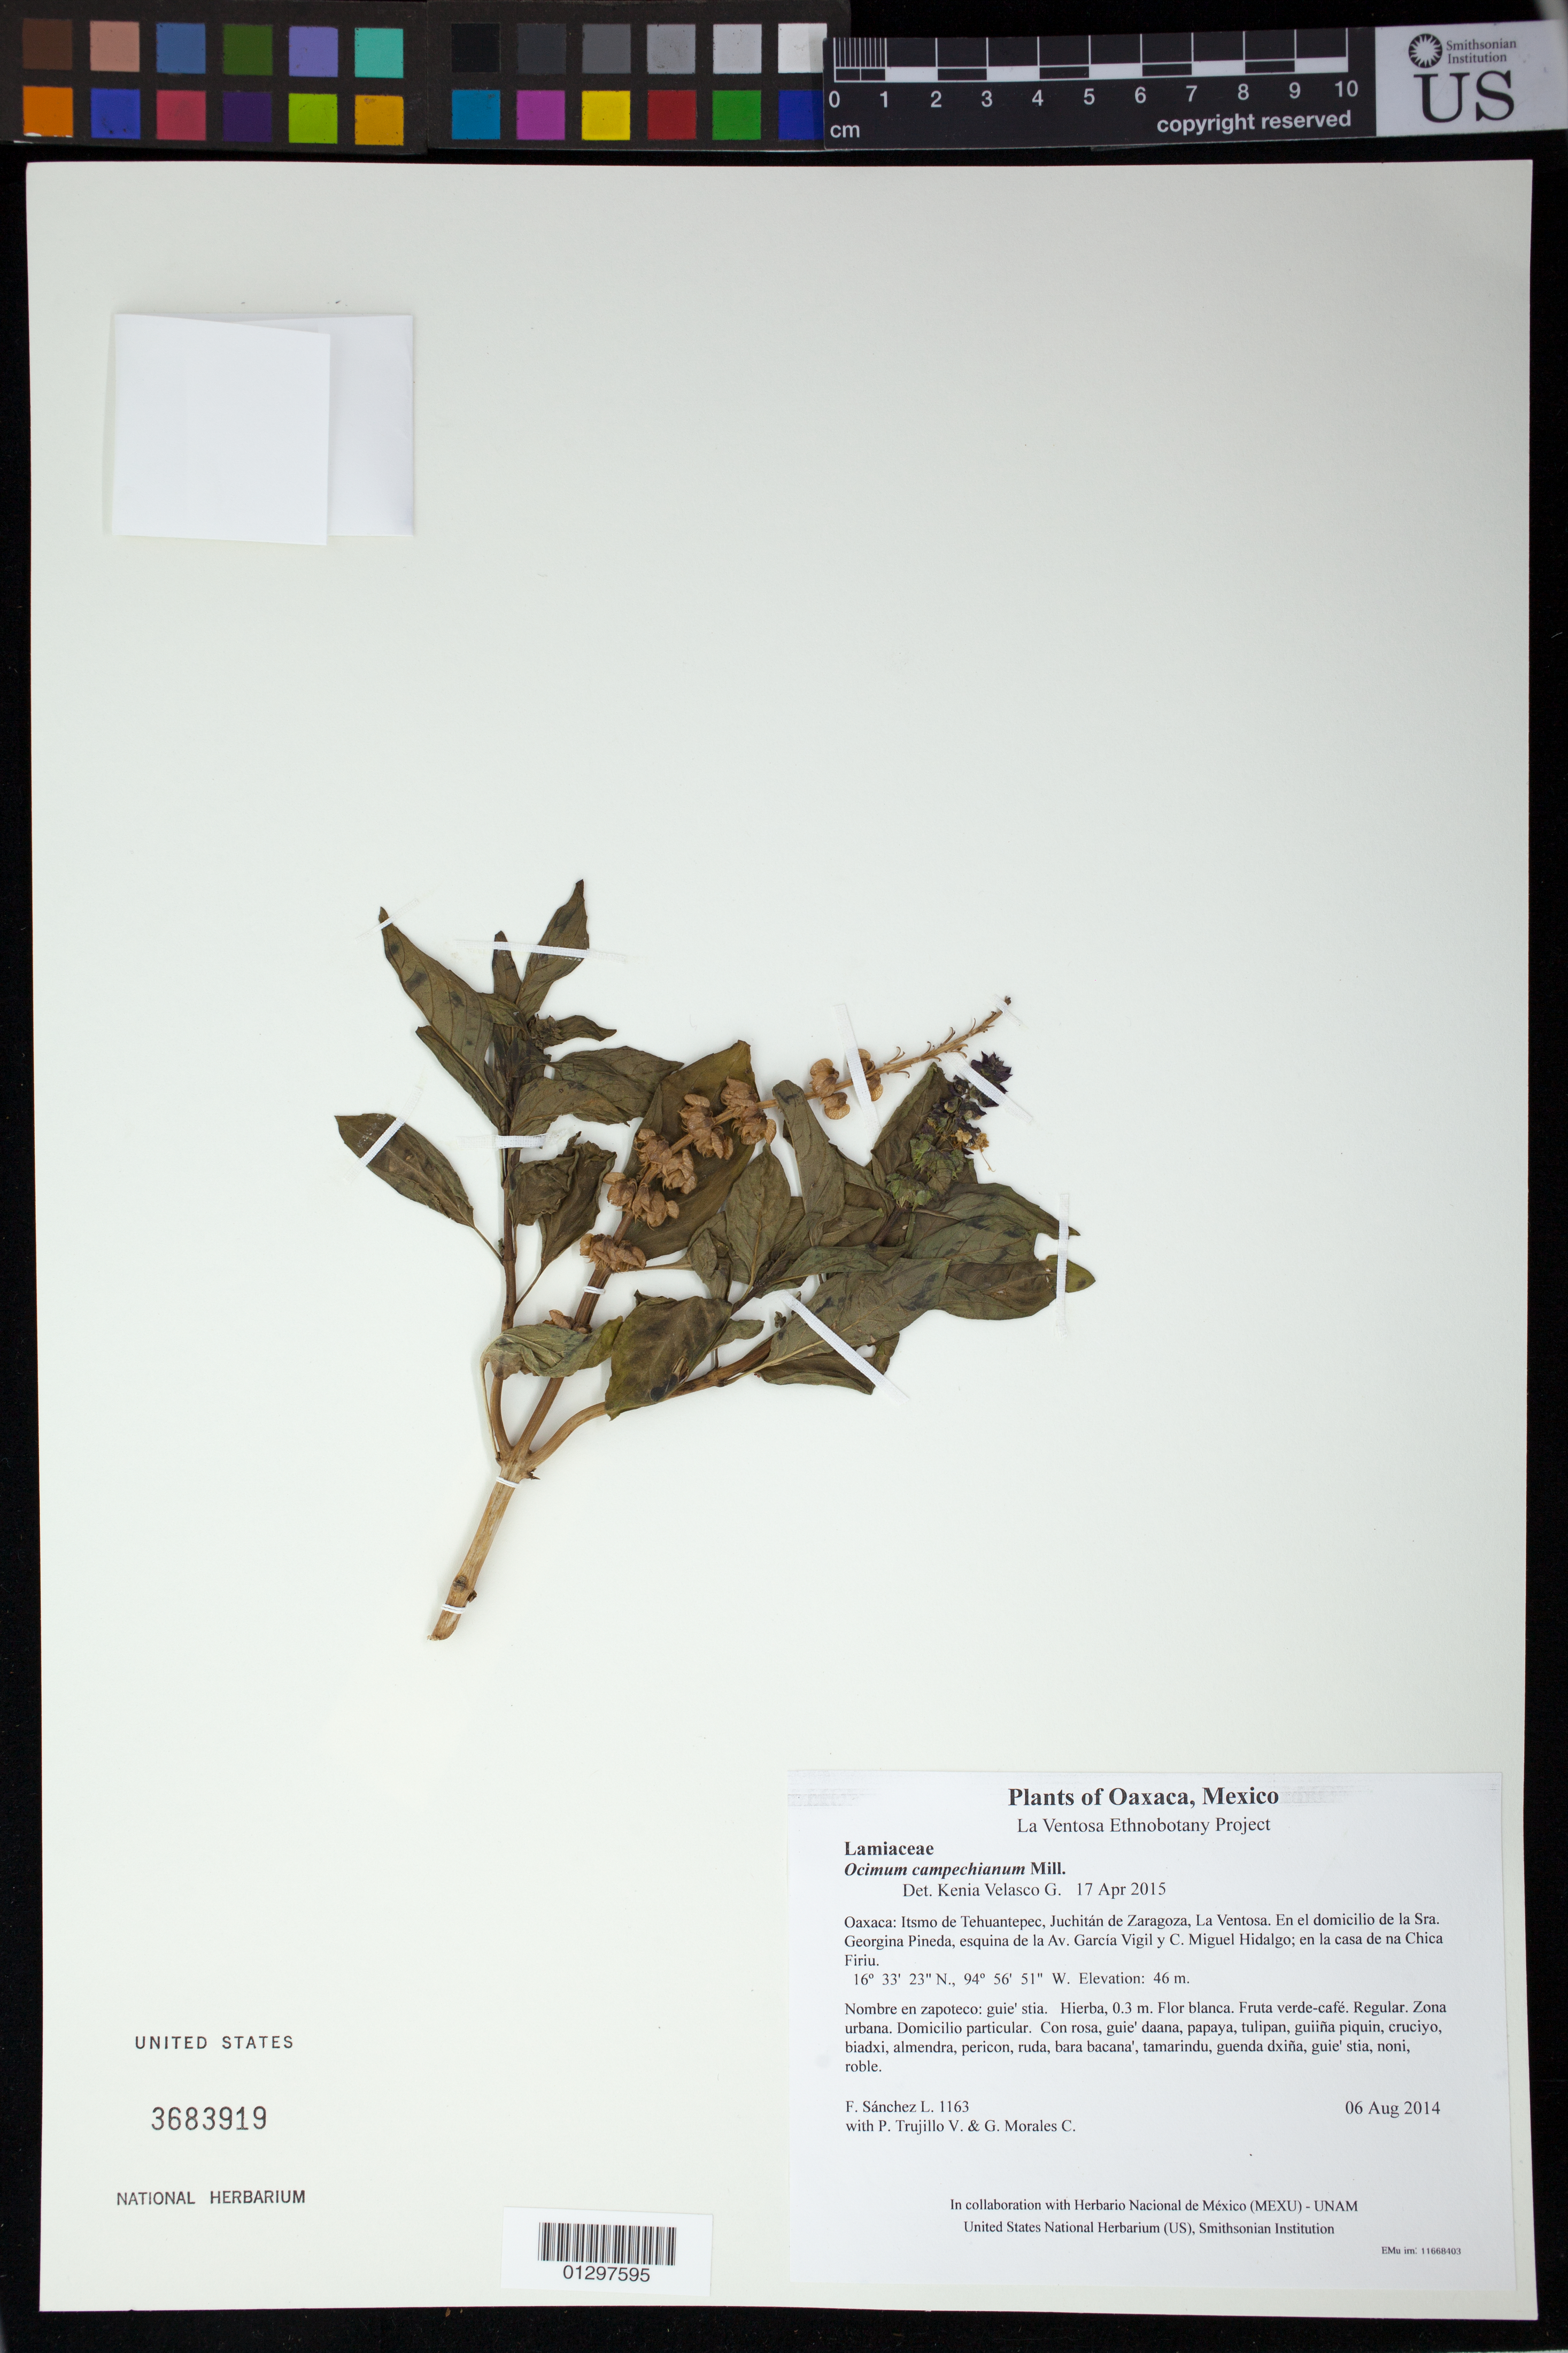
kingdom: Plantae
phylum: Tracheophyta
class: Magnoliopsida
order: Lamiales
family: Lamiaceae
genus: Ocimum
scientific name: Ocimum campechianum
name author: Mill.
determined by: Velasco G., Kenia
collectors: F. Sánchez L., P. Trujillo V. & G. Morales C.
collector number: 1163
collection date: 2014-08-06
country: Mexico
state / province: Oaxaca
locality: Itsmo de Tehuantepec, Juchitán de Zaragoza, La Ventosa. En el domicilio de la Sra. Georgina Pineda, esquina de la Av. García Vigil y C. Miguel Hidalgo; en la casa de na Chica Firiu.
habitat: Zona urbana. Domicilio particular.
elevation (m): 46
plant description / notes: MEXU, US; Guixi bandaga. 0.3 m. Guie' naquichi'. Cuaananaxhi naga'-namuu. Nuu.; albahaca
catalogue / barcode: US 3683919